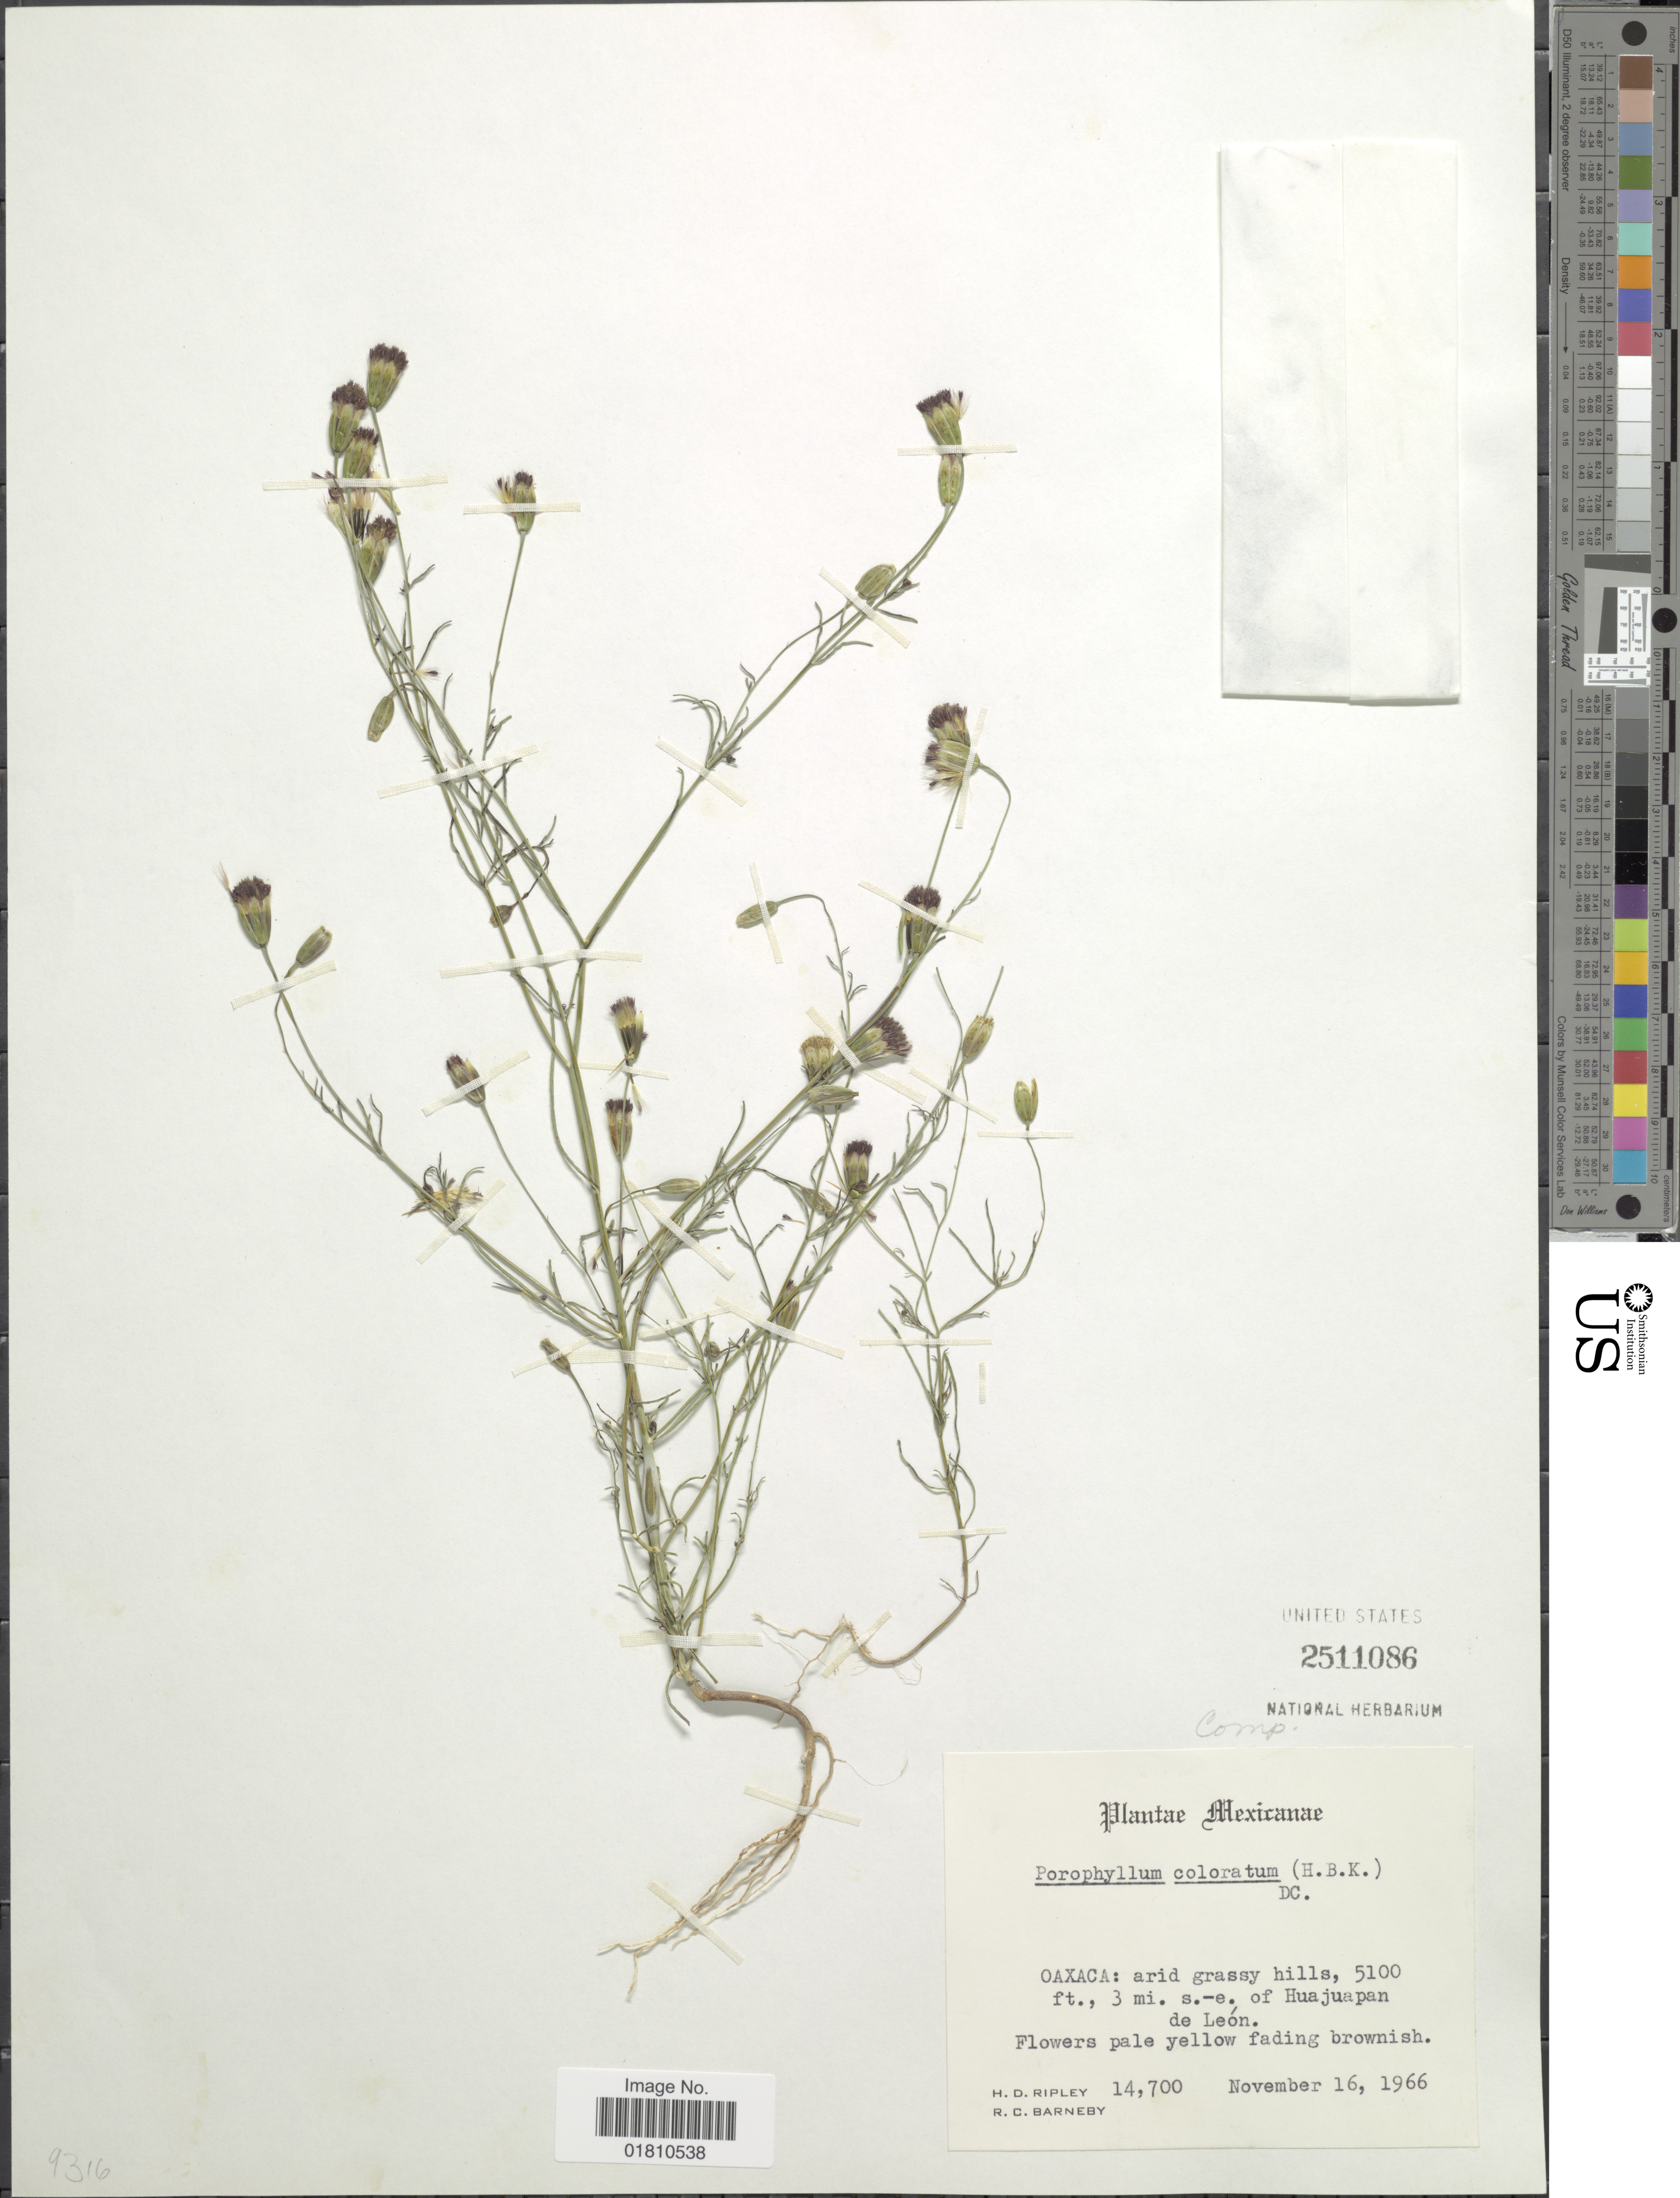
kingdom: Plantae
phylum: Tracheophyta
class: Magnoliopsida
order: Asterales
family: Asteraceae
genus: Porophyllum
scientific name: Porophyllum coloratum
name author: (Kunth) DC.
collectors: H. Ripley & R. C. Barneby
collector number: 14700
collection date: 1966-11-16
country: Mexico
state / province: Oaxaca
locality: Arid grassy hills, 3 mi. s.-e. of Huajuapan de León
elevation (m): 1554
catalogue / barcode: US 2511086